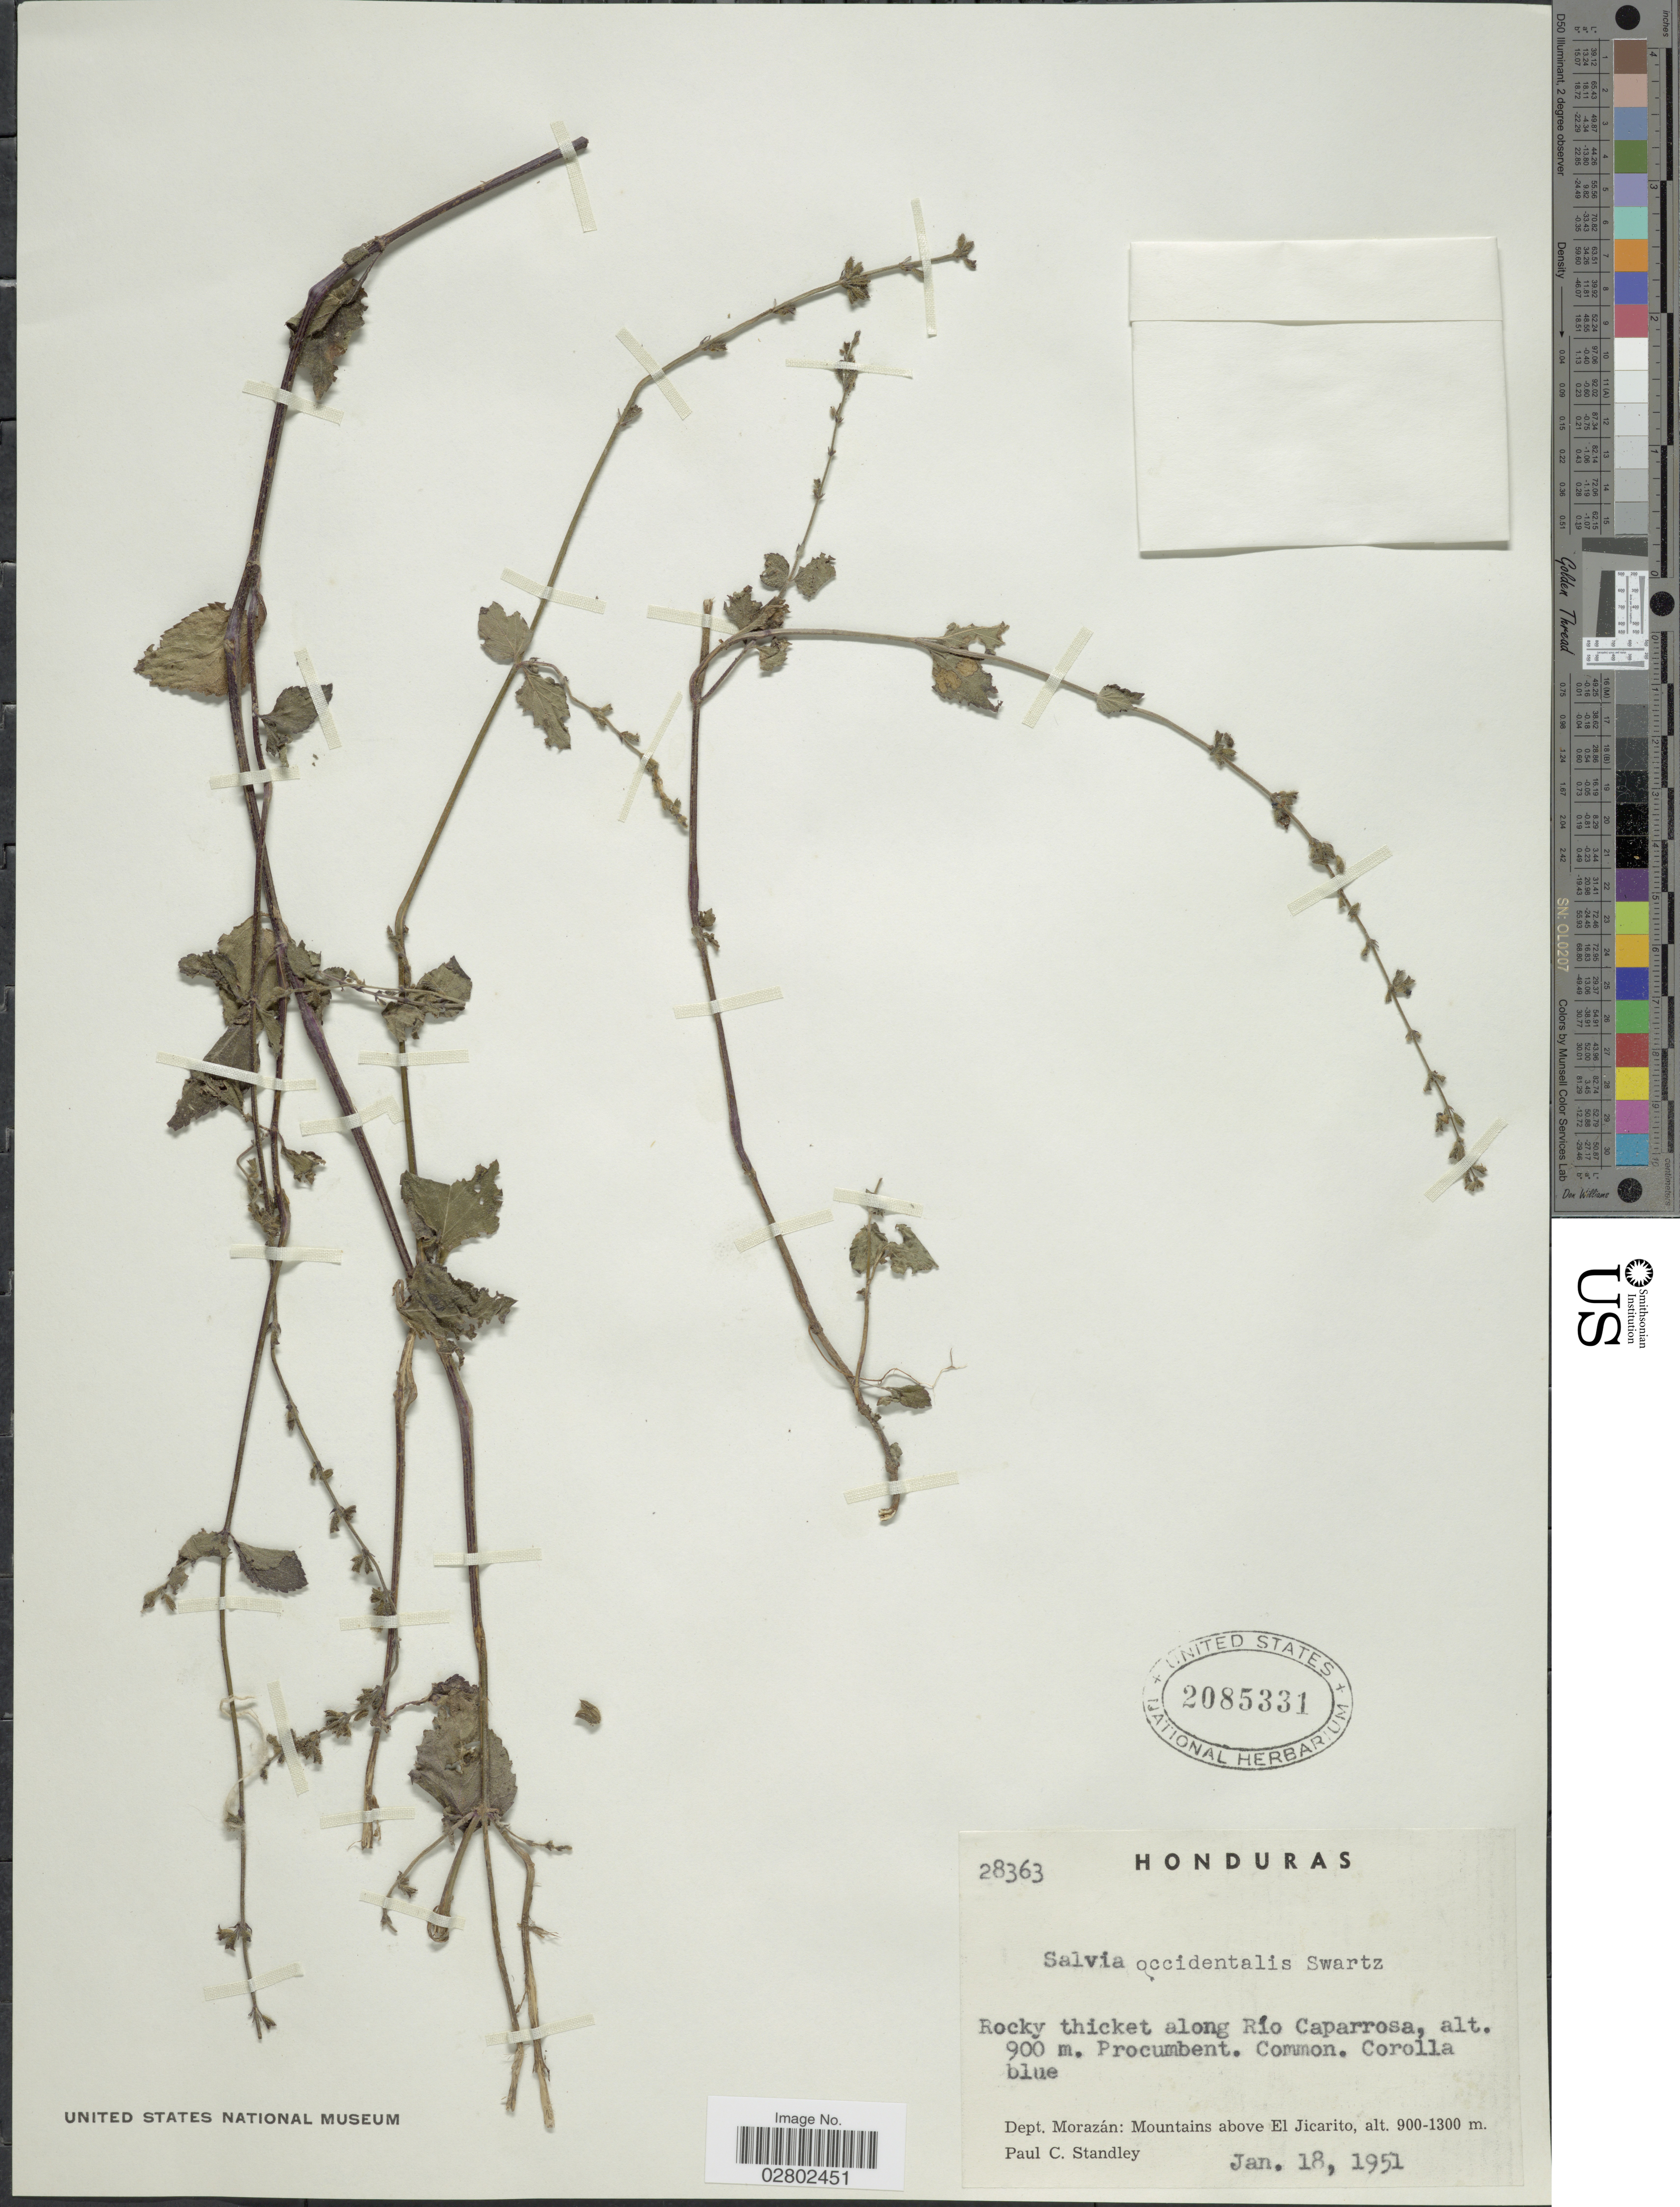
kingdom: Plantae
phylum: Tracheophyta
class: Magnoliopsida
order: Lamiales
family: Lamiaceae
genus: Salvia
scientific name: Salvia occidentalis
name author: Sw.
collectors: P. C. Standley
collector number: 28363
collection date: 1951-01-18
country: Honduras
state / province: Fco. Morazán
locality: Rocky thicket along Río Caparrosa. Dept. Morazán: Mountains above El Jicarito.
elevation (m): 900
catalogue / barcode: US 2085331